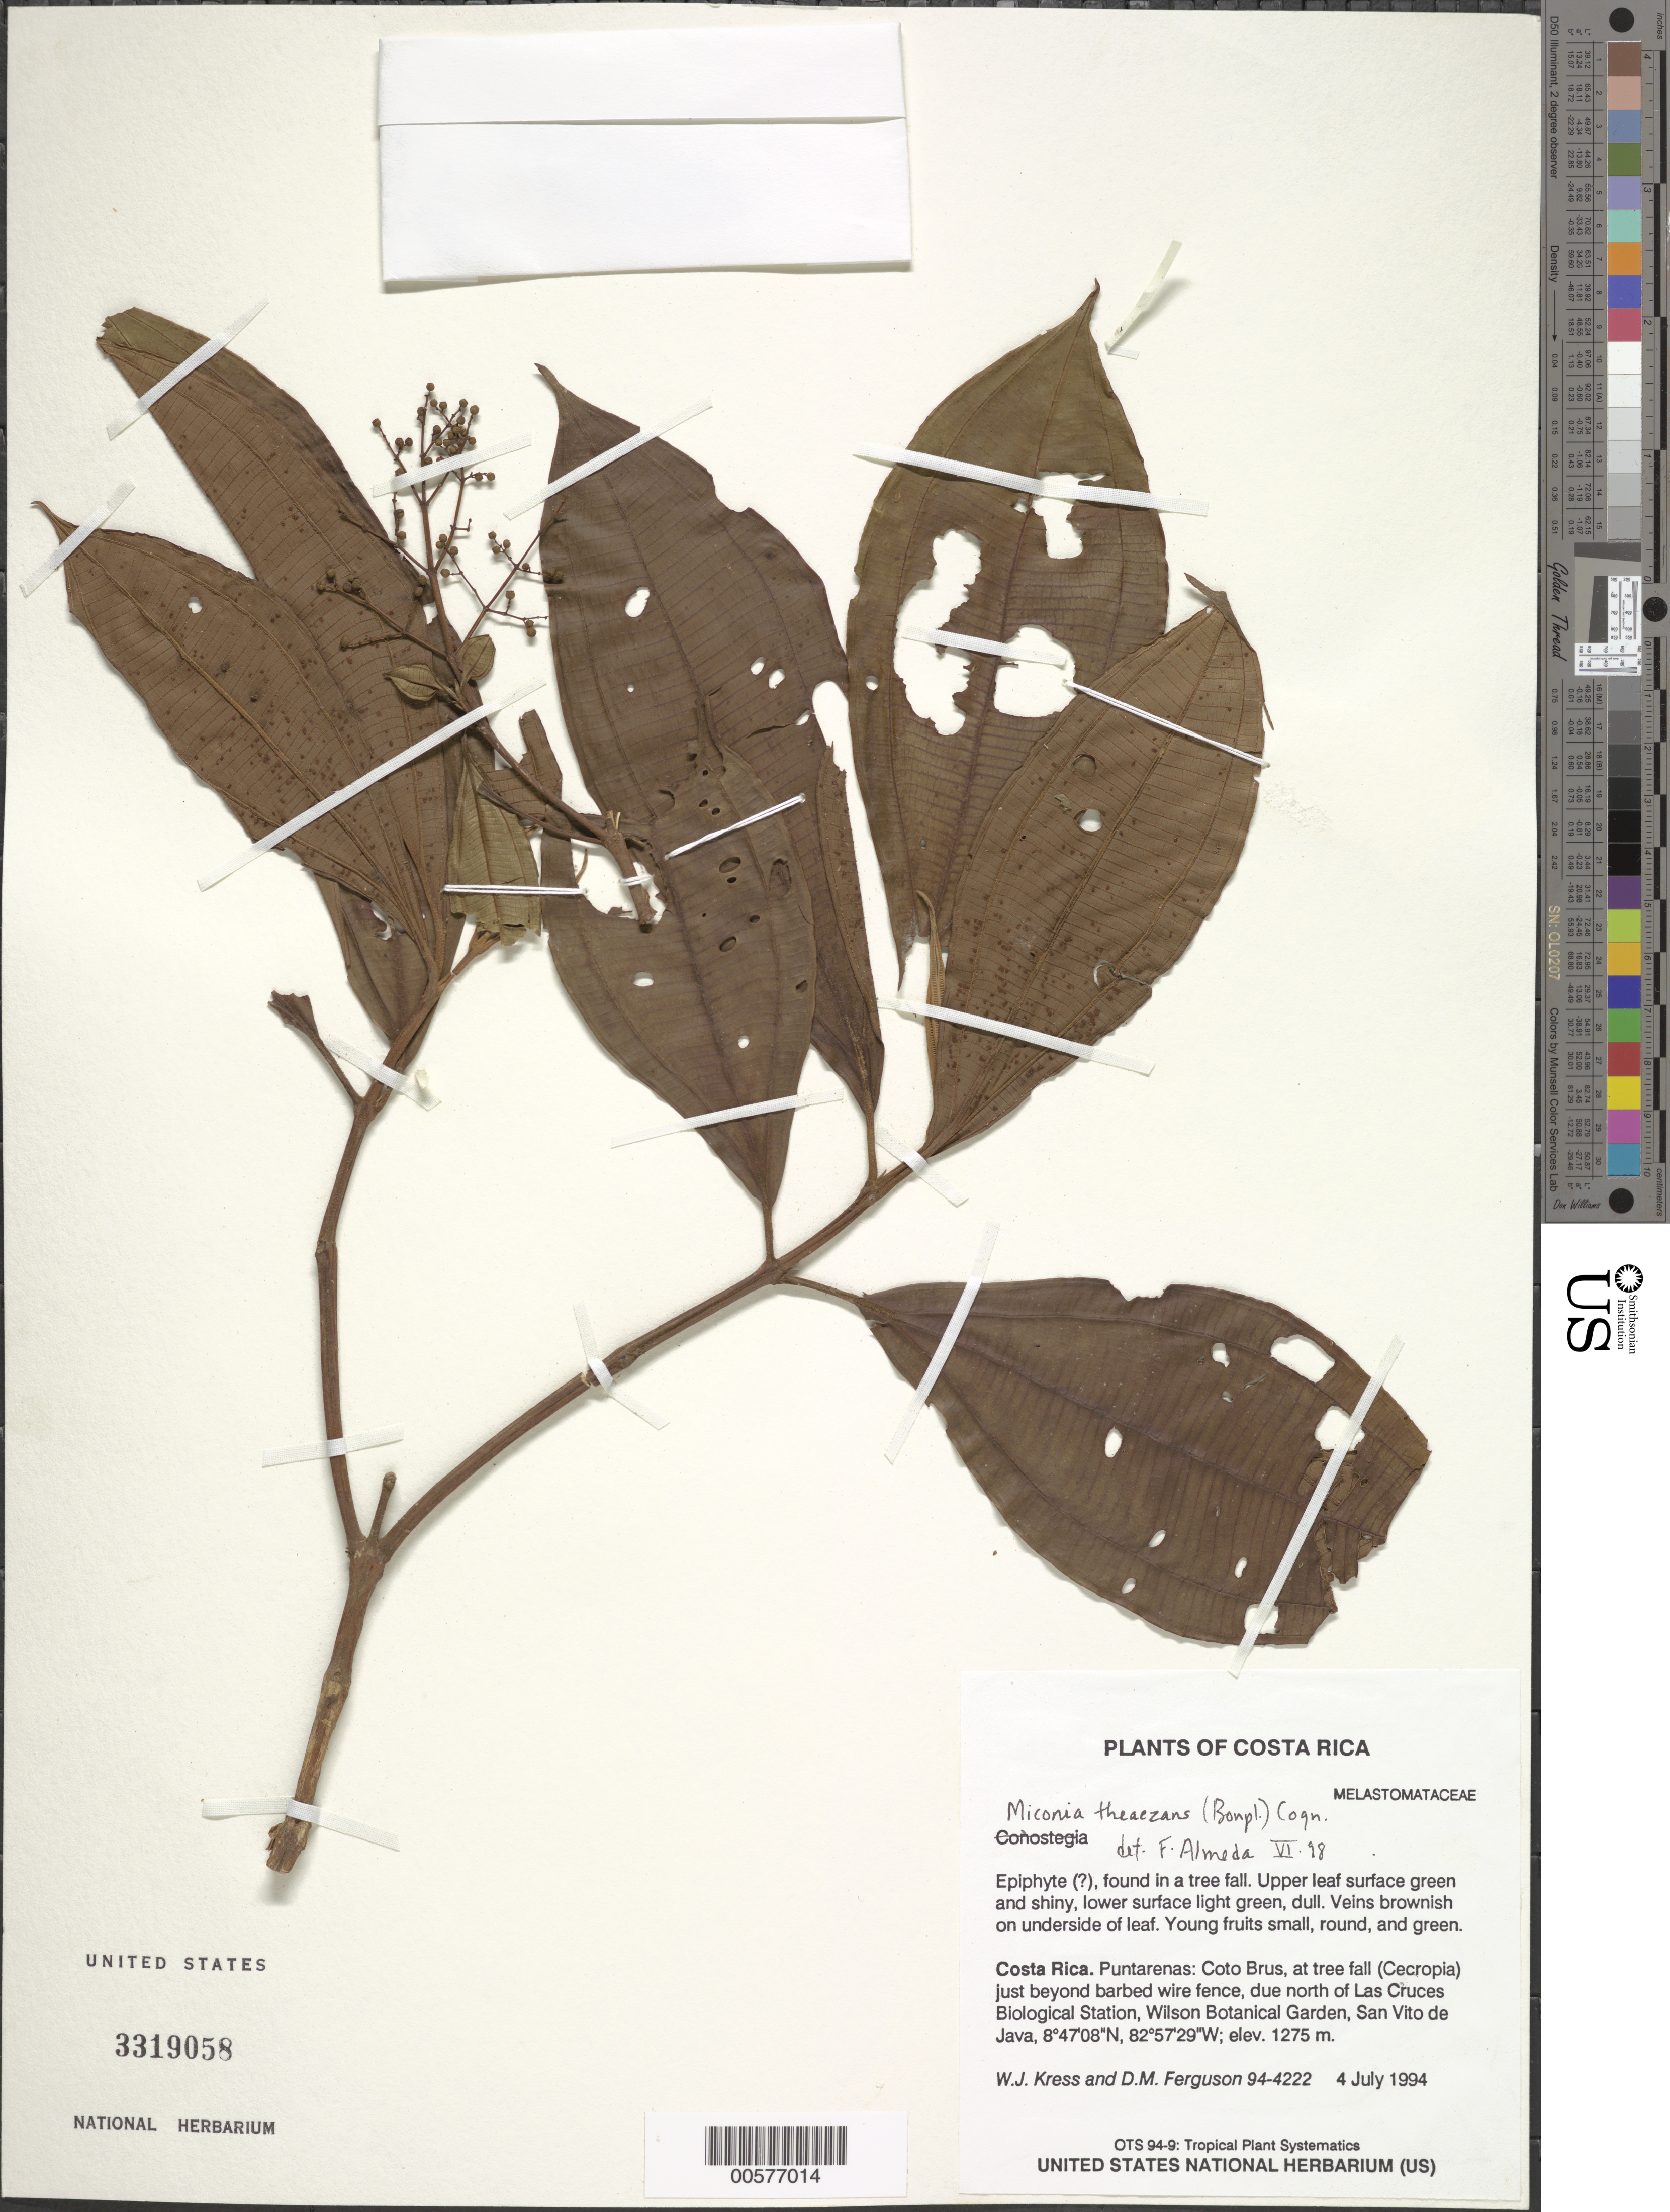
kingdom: Plantae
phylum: Tracheophyta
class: Magnoliopsida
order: Myrtales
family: Melastomataceae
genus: Miconia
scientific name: Miconia theizans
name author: (Bonpl.) Cogn.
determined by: Almeda, F.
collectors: W. J. Kress & D. M. Ferguson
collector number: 94-4222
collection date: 1994-07-04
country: Costa Rica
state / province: Puntarenas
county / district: Coto Brus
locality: At tree fall (Cecropia) just beyond barbed wire fence, due north of Las Cruces Biological Station, Wilson Botanical Garden, San Vito de Java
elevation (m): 1275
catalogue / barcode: US 3319058